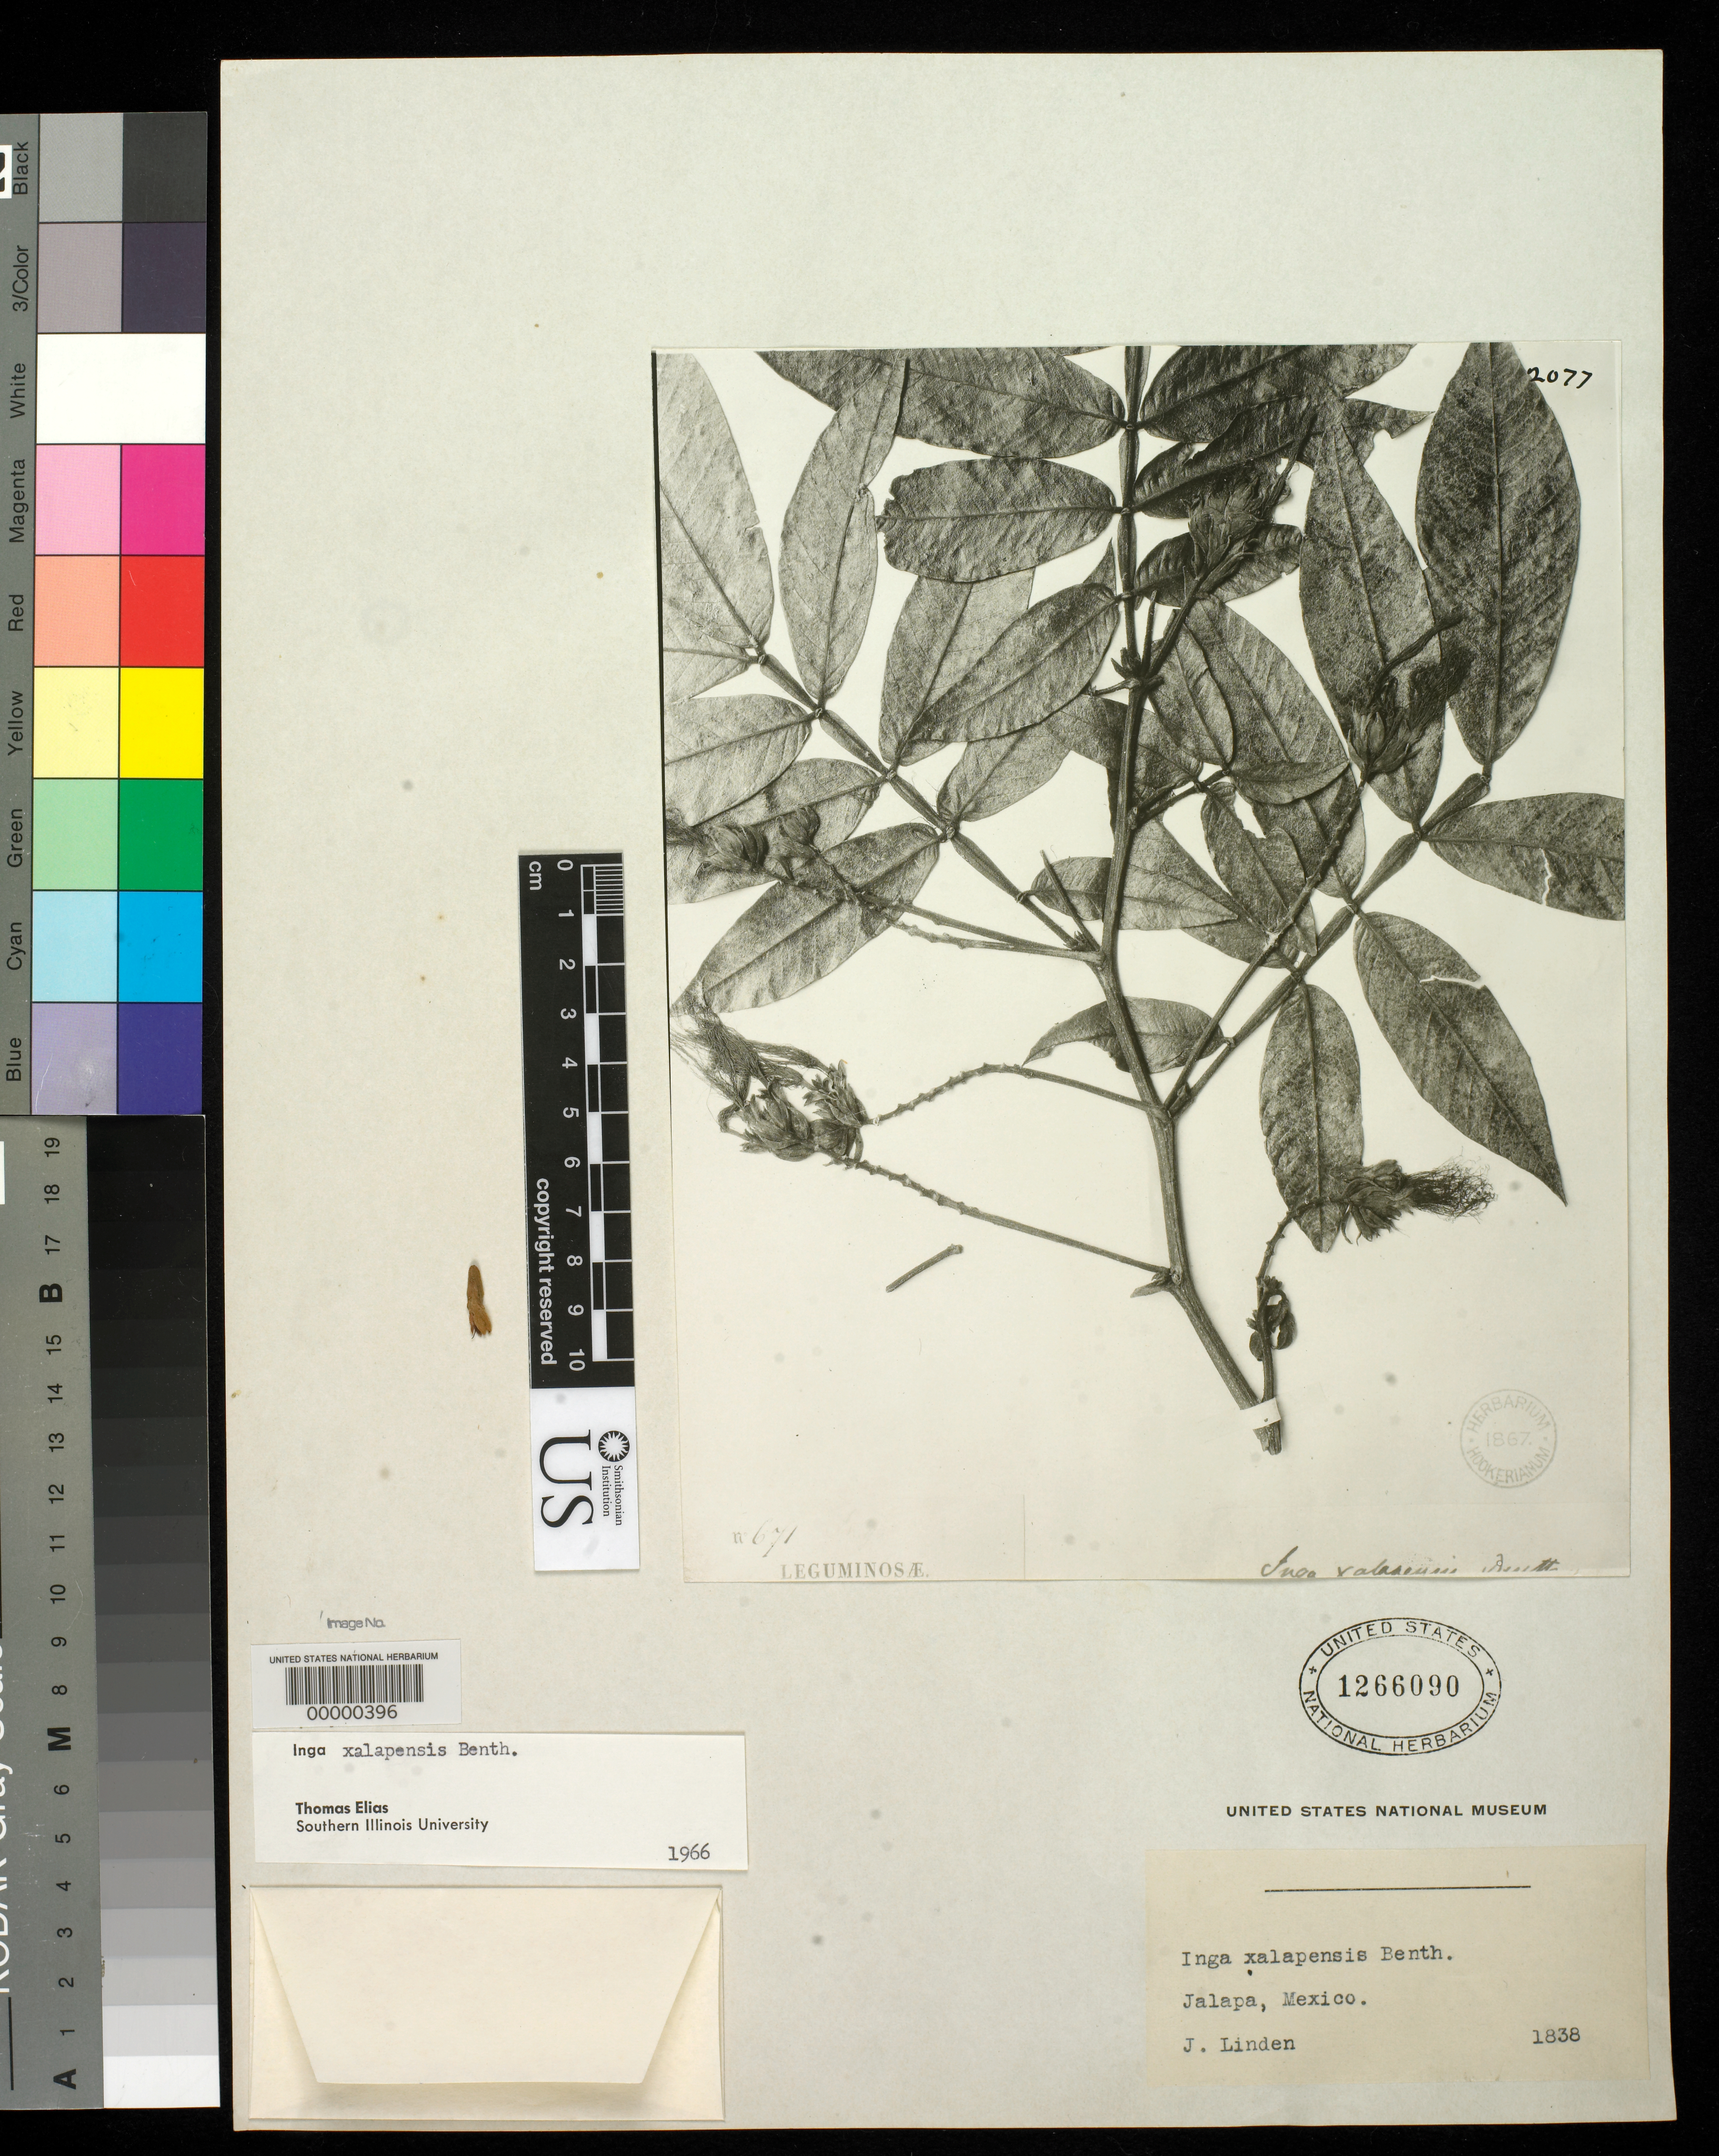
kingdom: Plantae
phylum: Tracheophyta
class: Magnoliopsida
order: Fabales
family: Fabaceae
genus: Inga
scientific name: Inga xalapensis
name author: Benth.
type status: Type Fragment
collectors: J. Linden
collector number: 671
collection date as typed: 1838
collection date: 1838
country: Mexico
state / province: Veracruz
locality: Jalapa.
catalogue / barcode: US 1266090